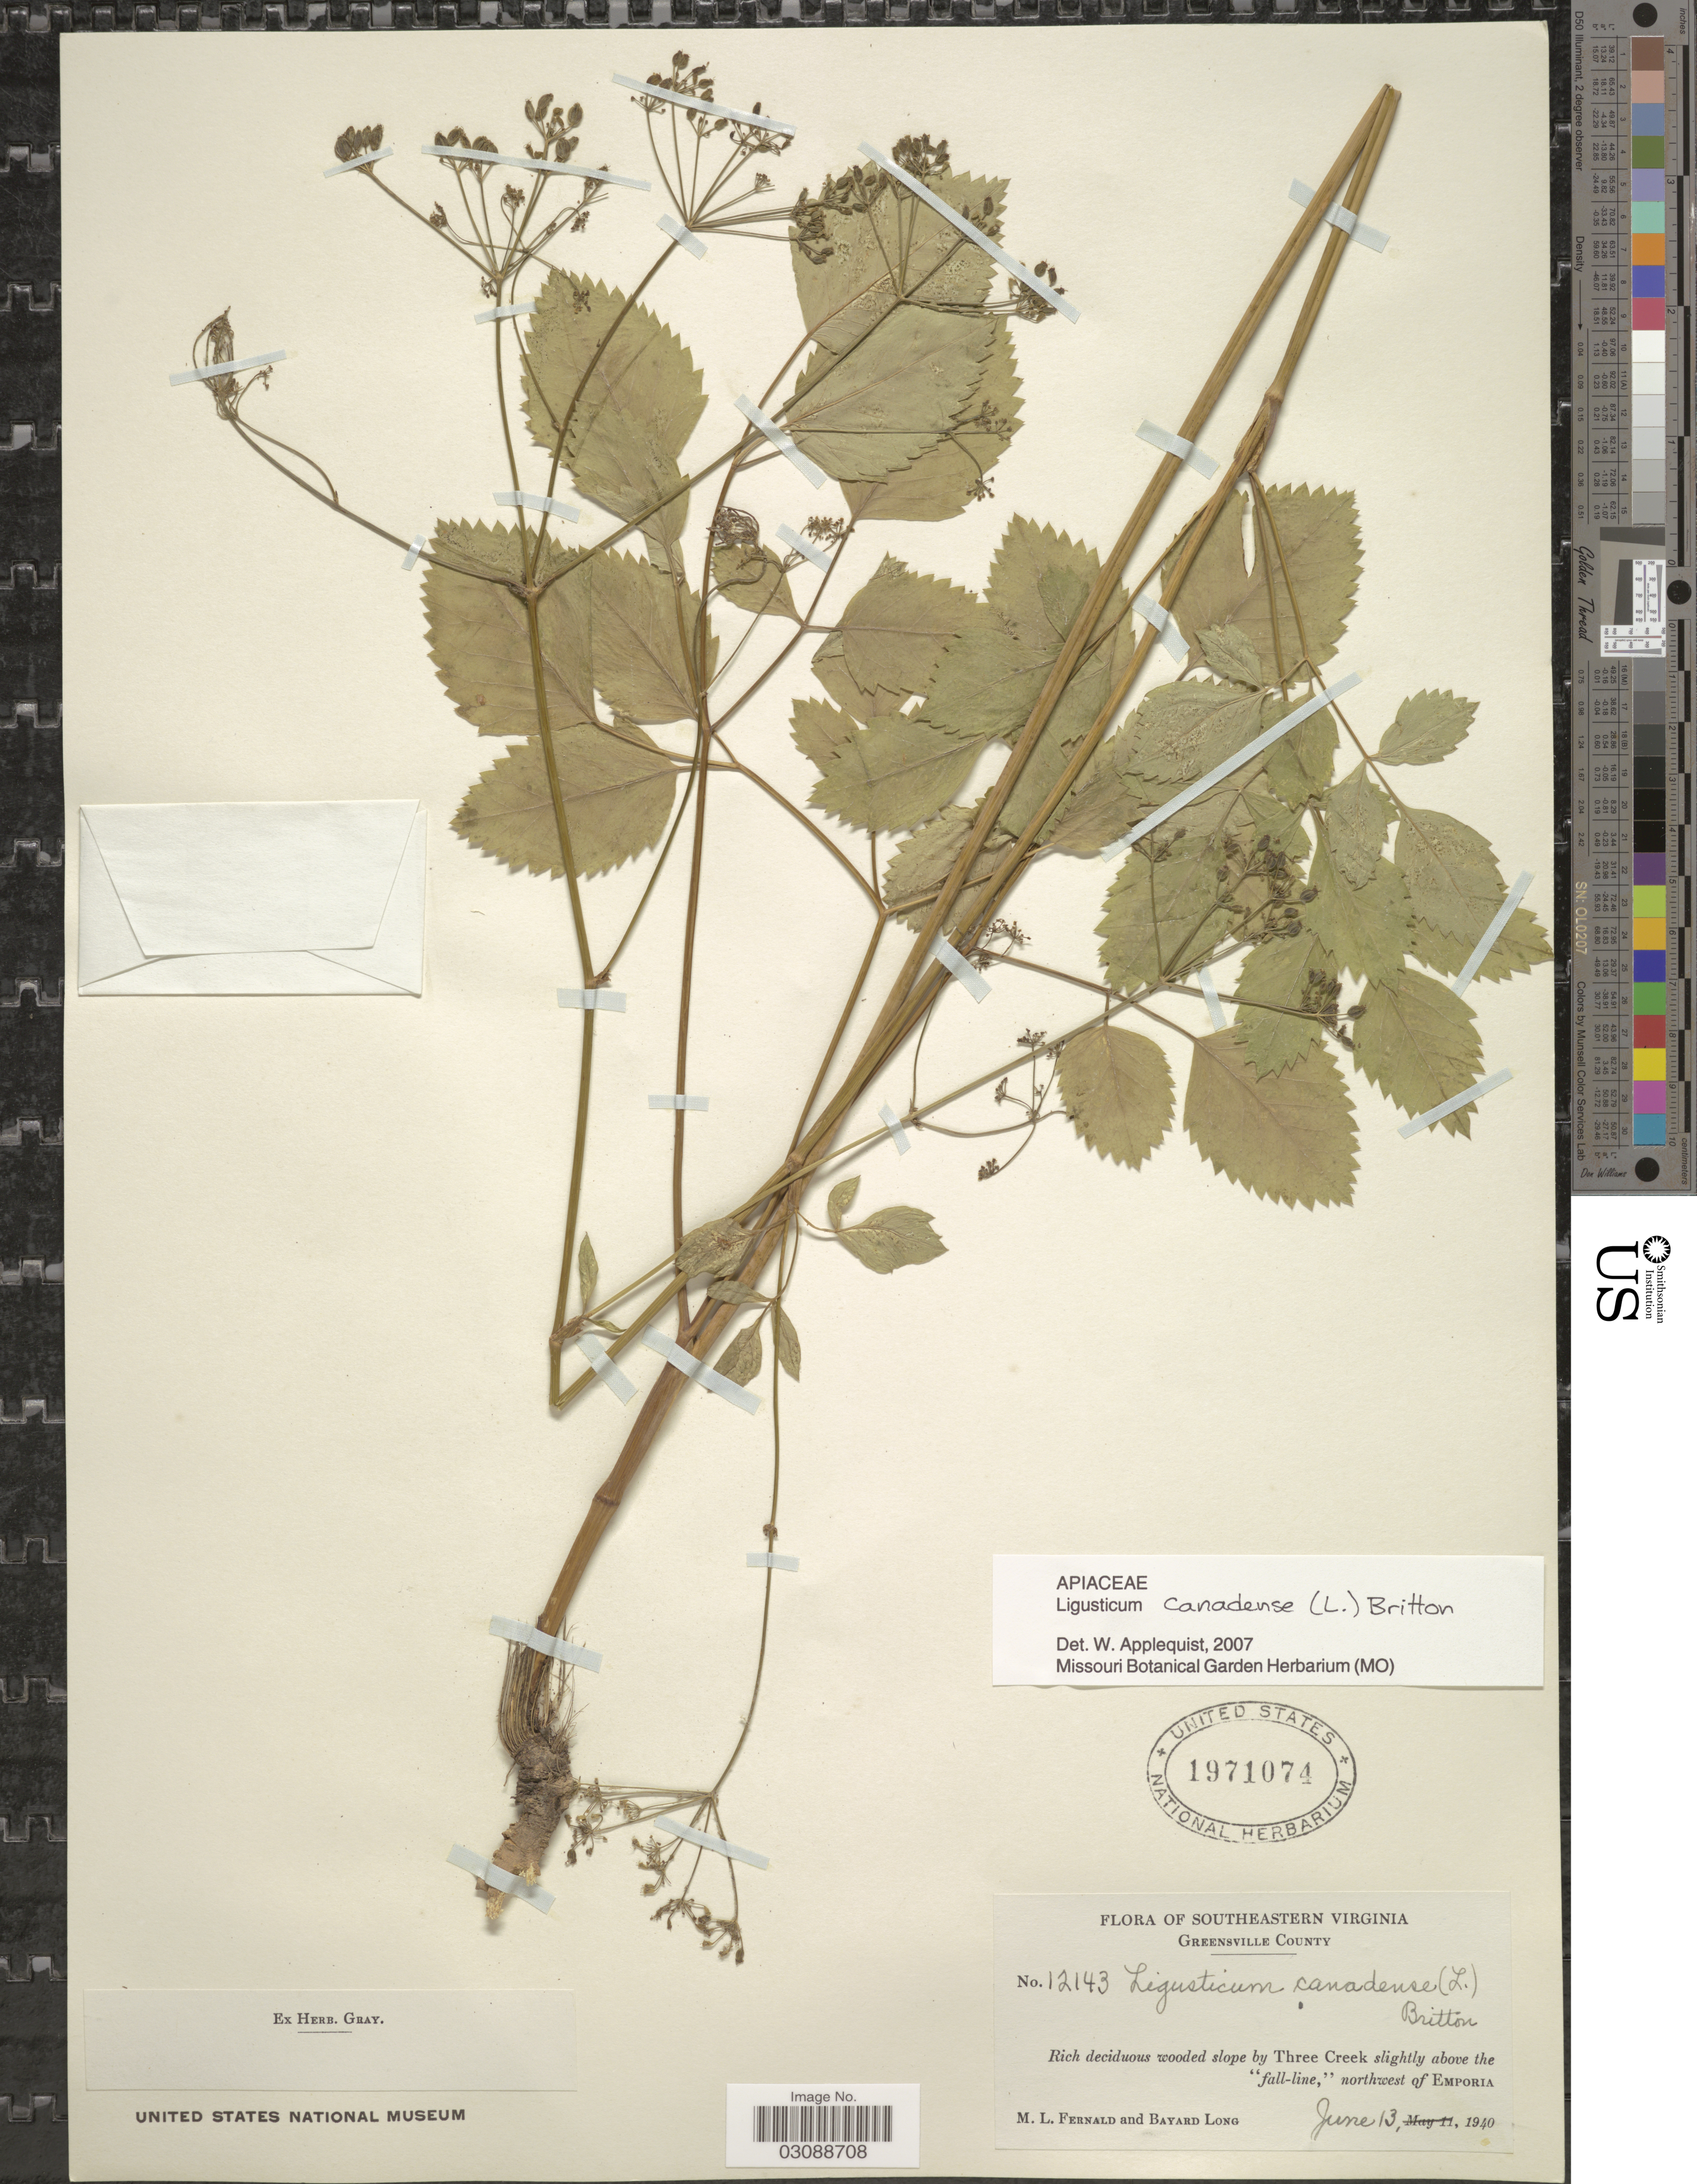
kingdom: Plantae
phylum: Tracheophyta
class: Magnoliopsida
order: Apiales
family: Apiaceae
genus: Ligusticum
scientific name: Ligusticum canadense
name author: (L.) Britton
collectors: M. L. Fernald & B. Long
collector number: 12143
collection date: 1940-06-13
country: United States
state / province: Virginia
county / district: Greensville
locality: Southeastern Virginia. Greensville County. Three Creek slightly above the "fall-line", northwest of Emporia.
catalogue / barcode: US 1971074